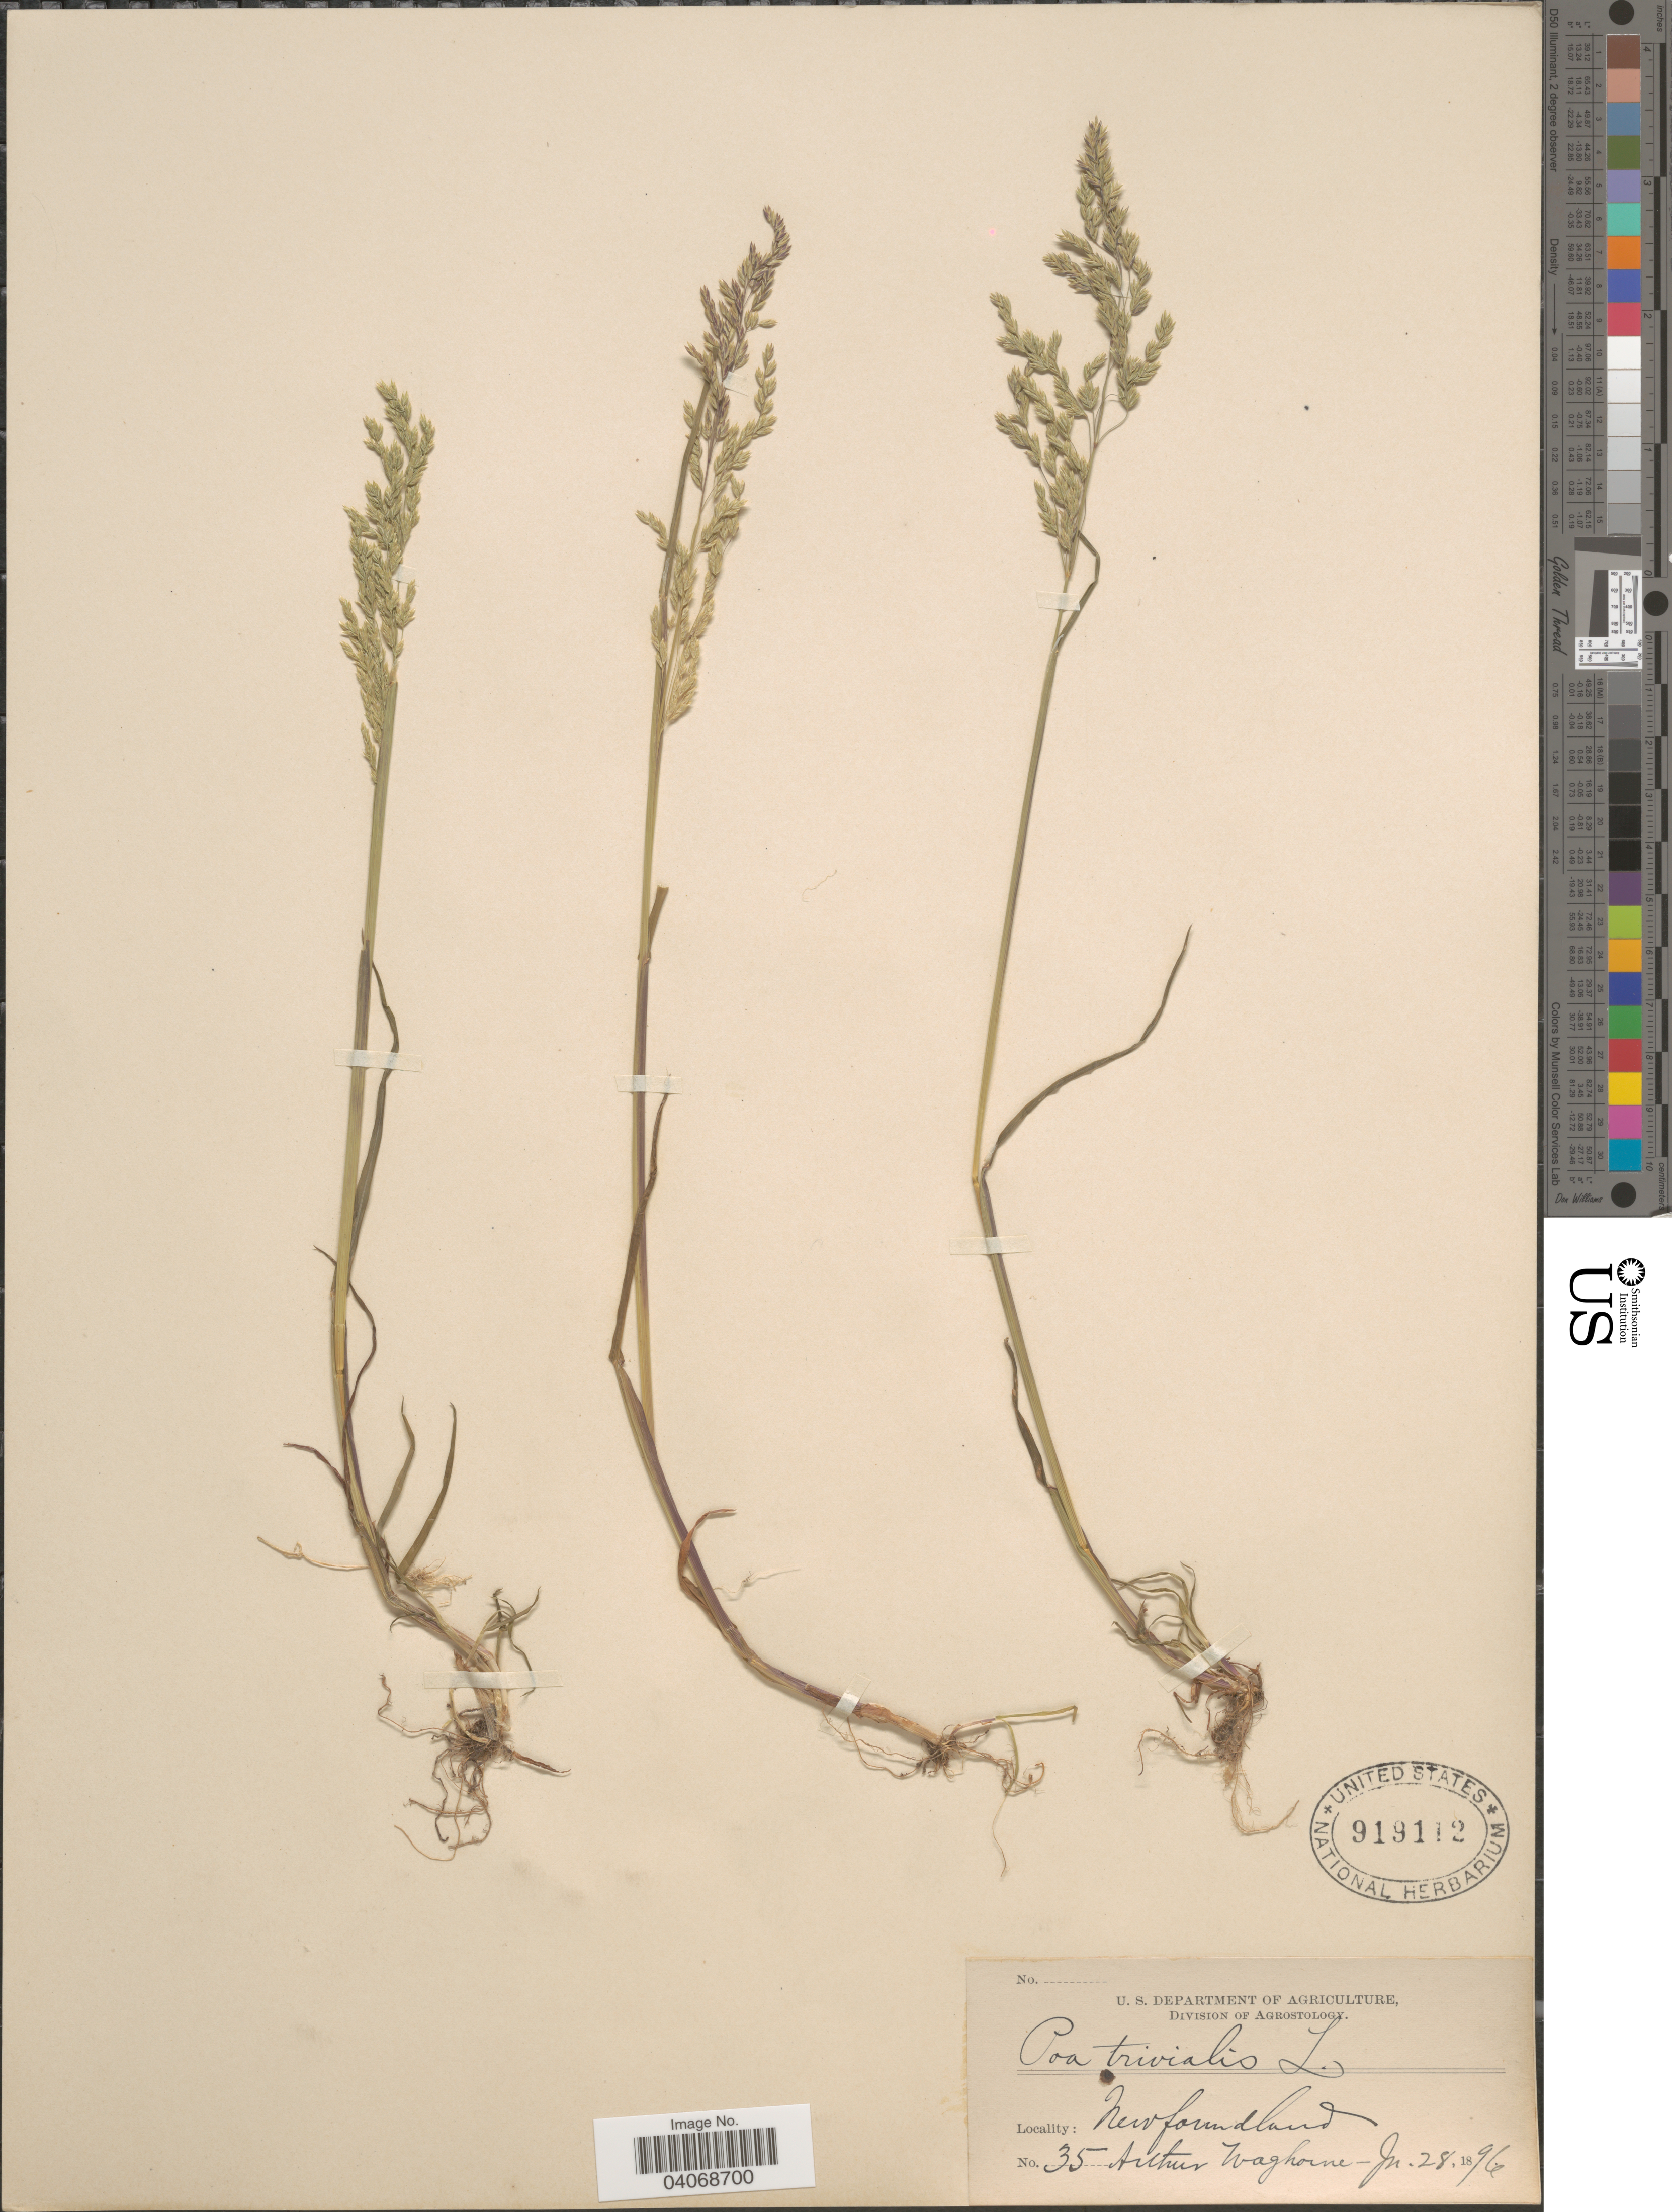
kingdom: Plantae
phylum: Tracheophyta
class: Liliopsida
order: Poales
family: Poaceae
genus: Poa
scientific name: Poa trivialis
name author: L.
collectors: A. Waghorne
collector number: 35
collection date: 1896-06-28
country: Canada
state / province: Newfoundland and Labrador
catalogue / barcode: US 919112